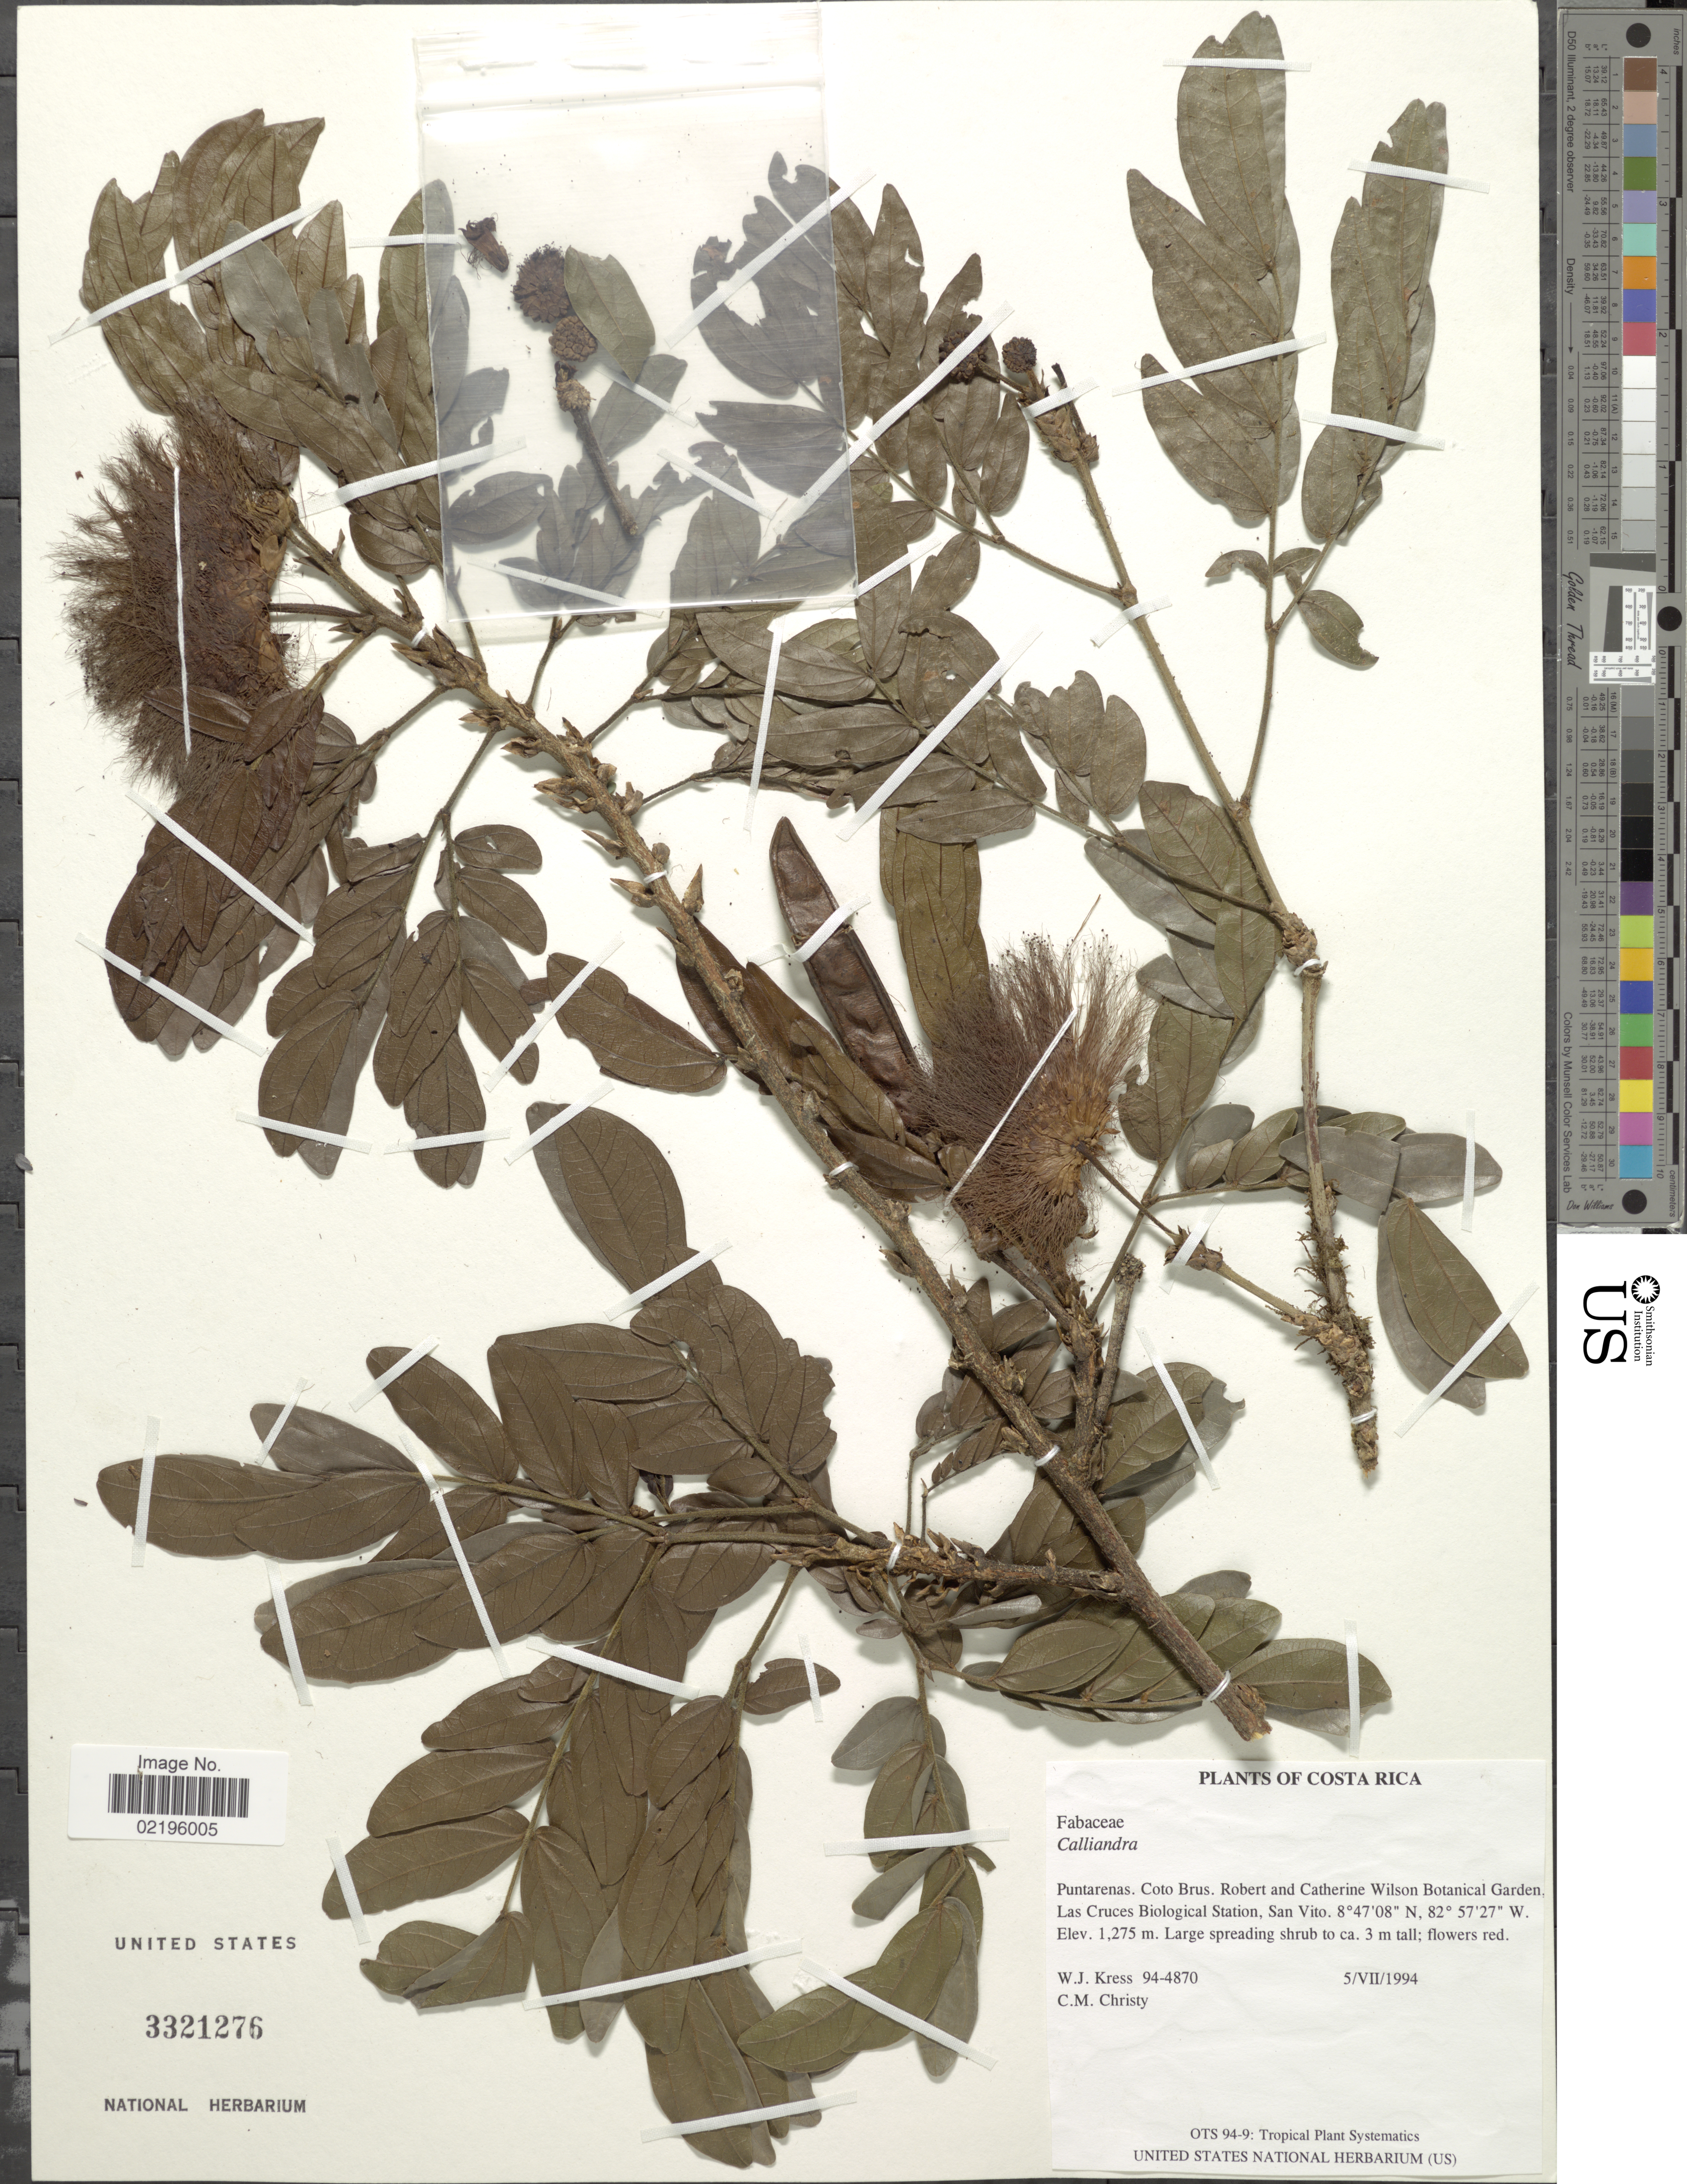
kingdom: Plantae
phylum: Tracheophyta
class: Magnoliopsida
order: Fabales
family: Fabaceae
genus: Calliandra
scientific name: Calliandra sp.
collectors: W. J. Kress & C. M. Christy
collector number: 94-4870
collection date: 1994-07-05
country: Costa Rica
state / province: Puntarenas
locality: Coto Brus. Robert and Catherine Wilson Botanical Garden. Las Cruces Biological Station, San Vito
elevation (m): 1275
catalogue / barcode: US 3321276